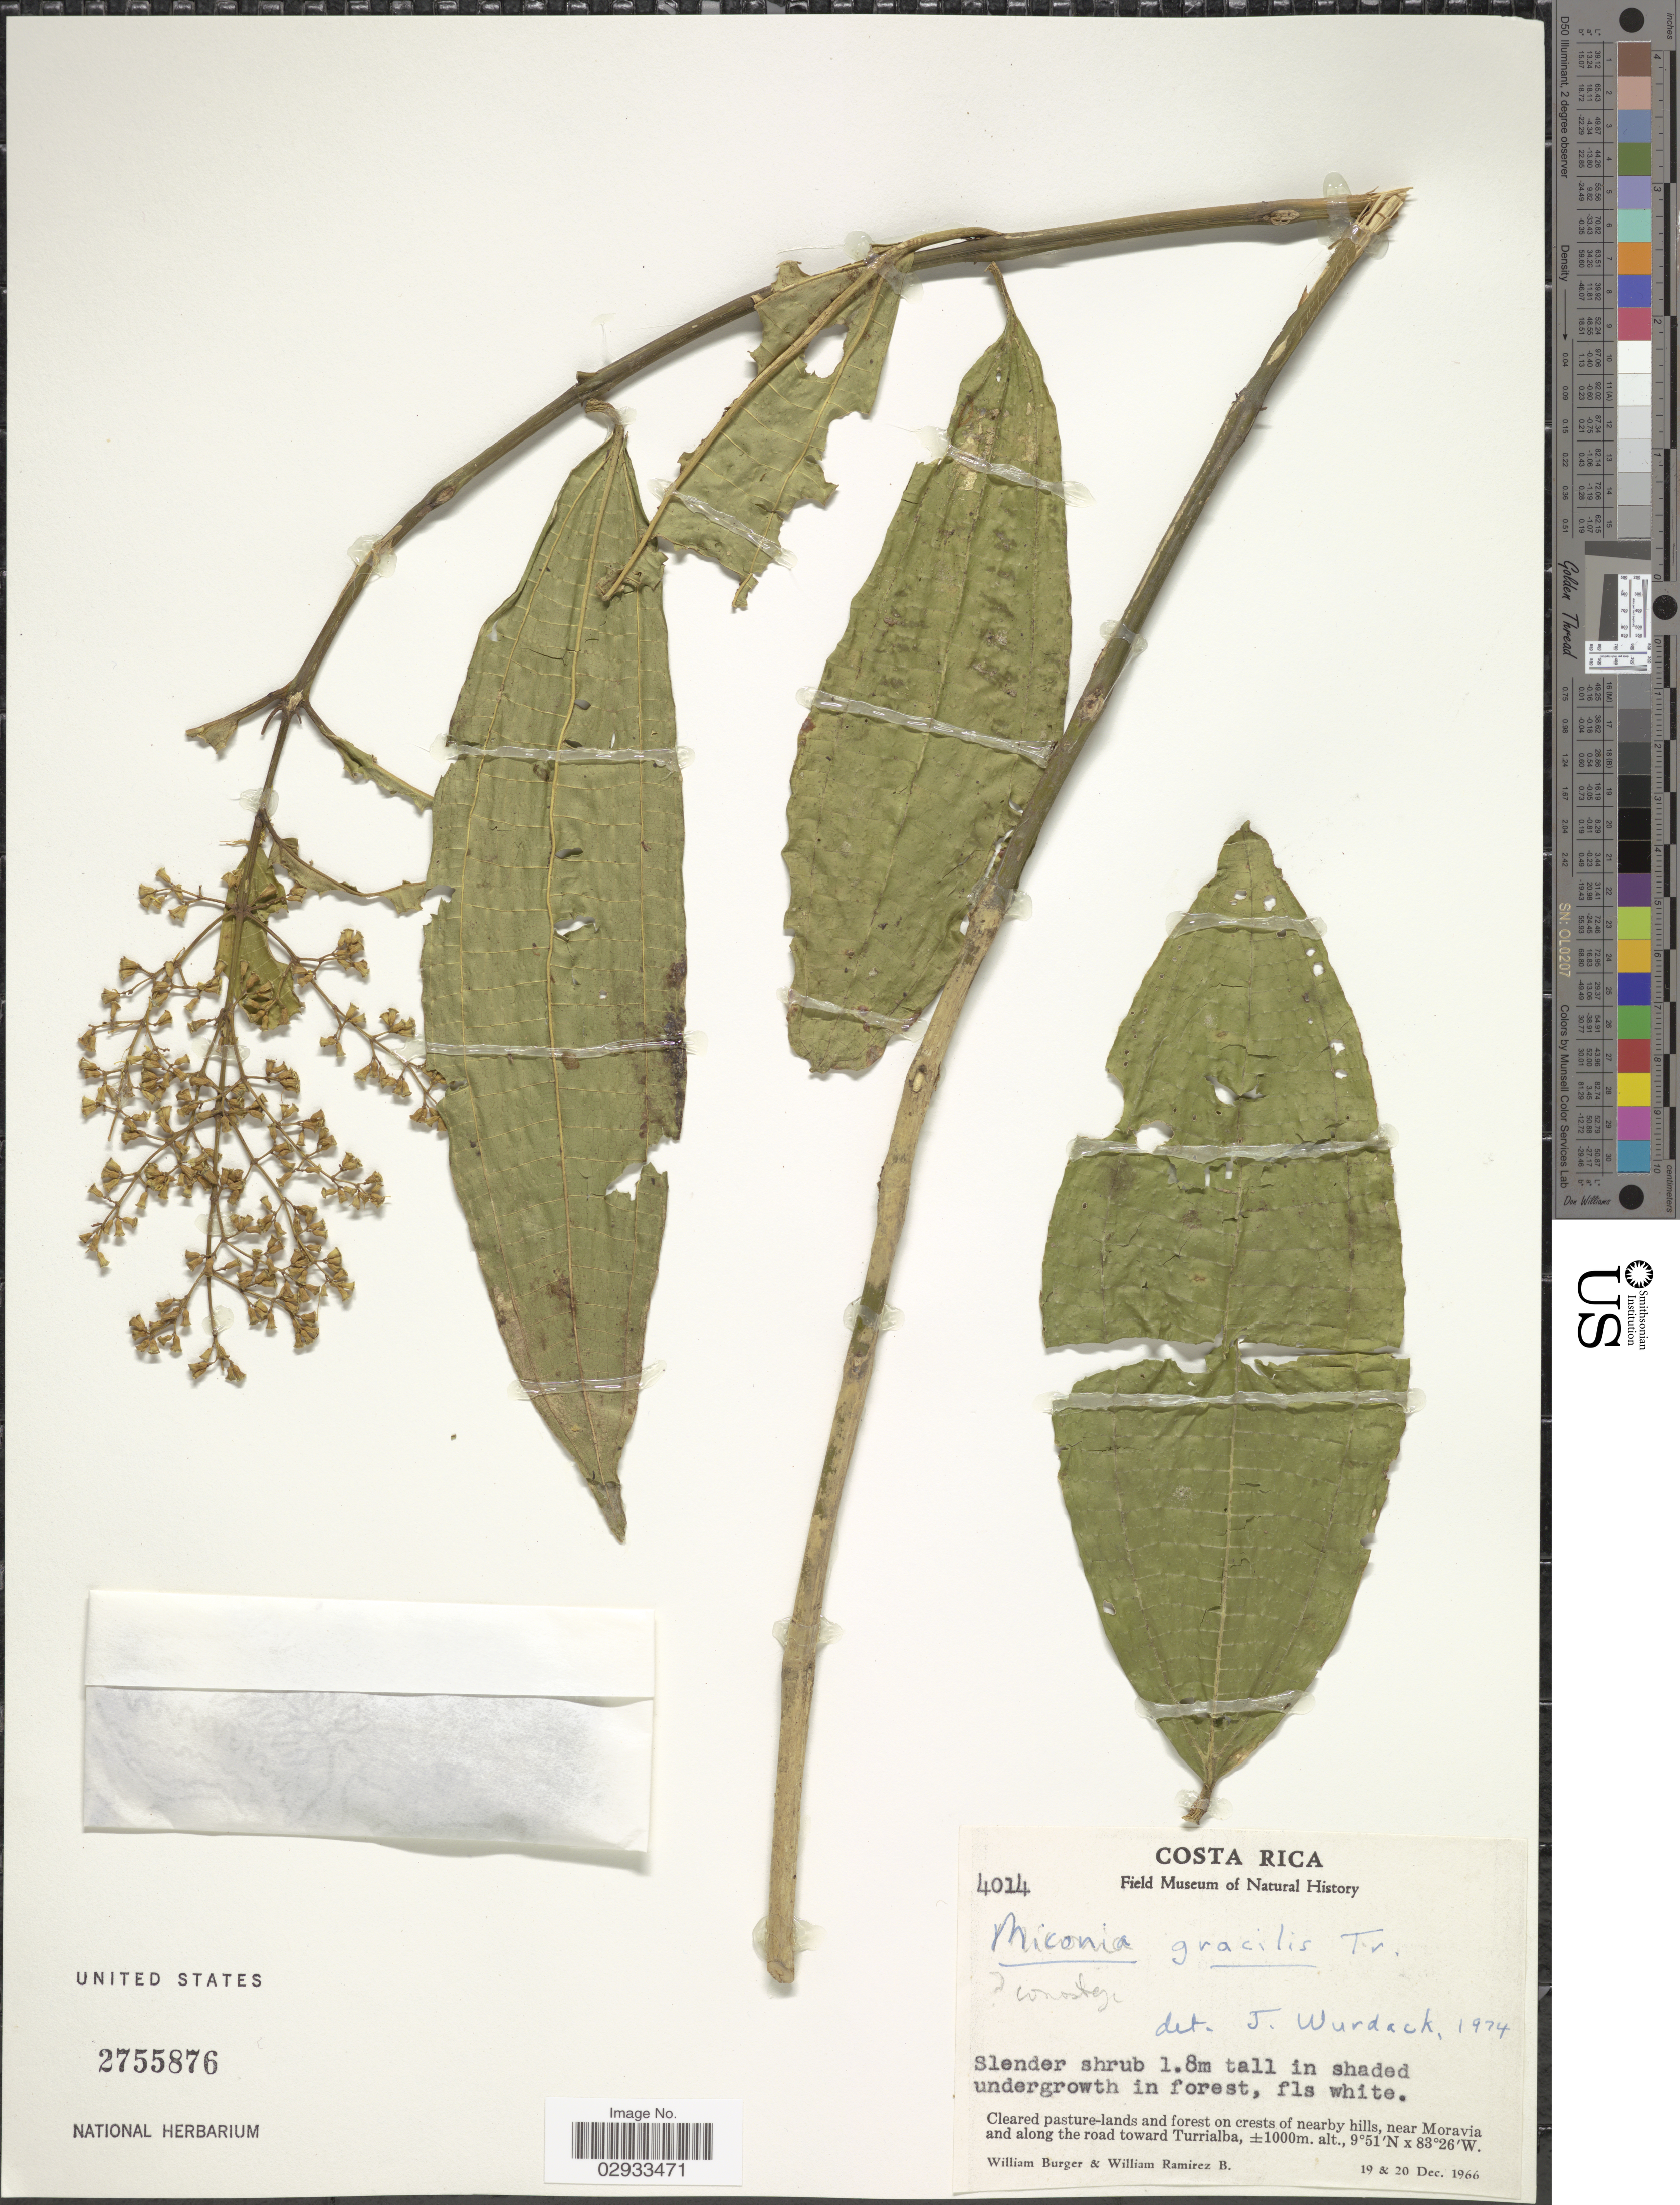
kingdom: Plantae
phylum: Tracheophyta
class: Magnoliopsida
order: Myrtales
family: Melastomataceae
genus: Miconia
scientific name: Miconia smaragdina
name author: Naudin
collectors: W. Burger & W. Ramirez B.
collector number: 4014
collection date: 1966-12-19/1966-12-20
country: Costa Rica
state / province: Cartago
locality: Near Moravia and along the road toward Turrialba.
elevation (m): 1000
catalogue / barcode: US 2755876